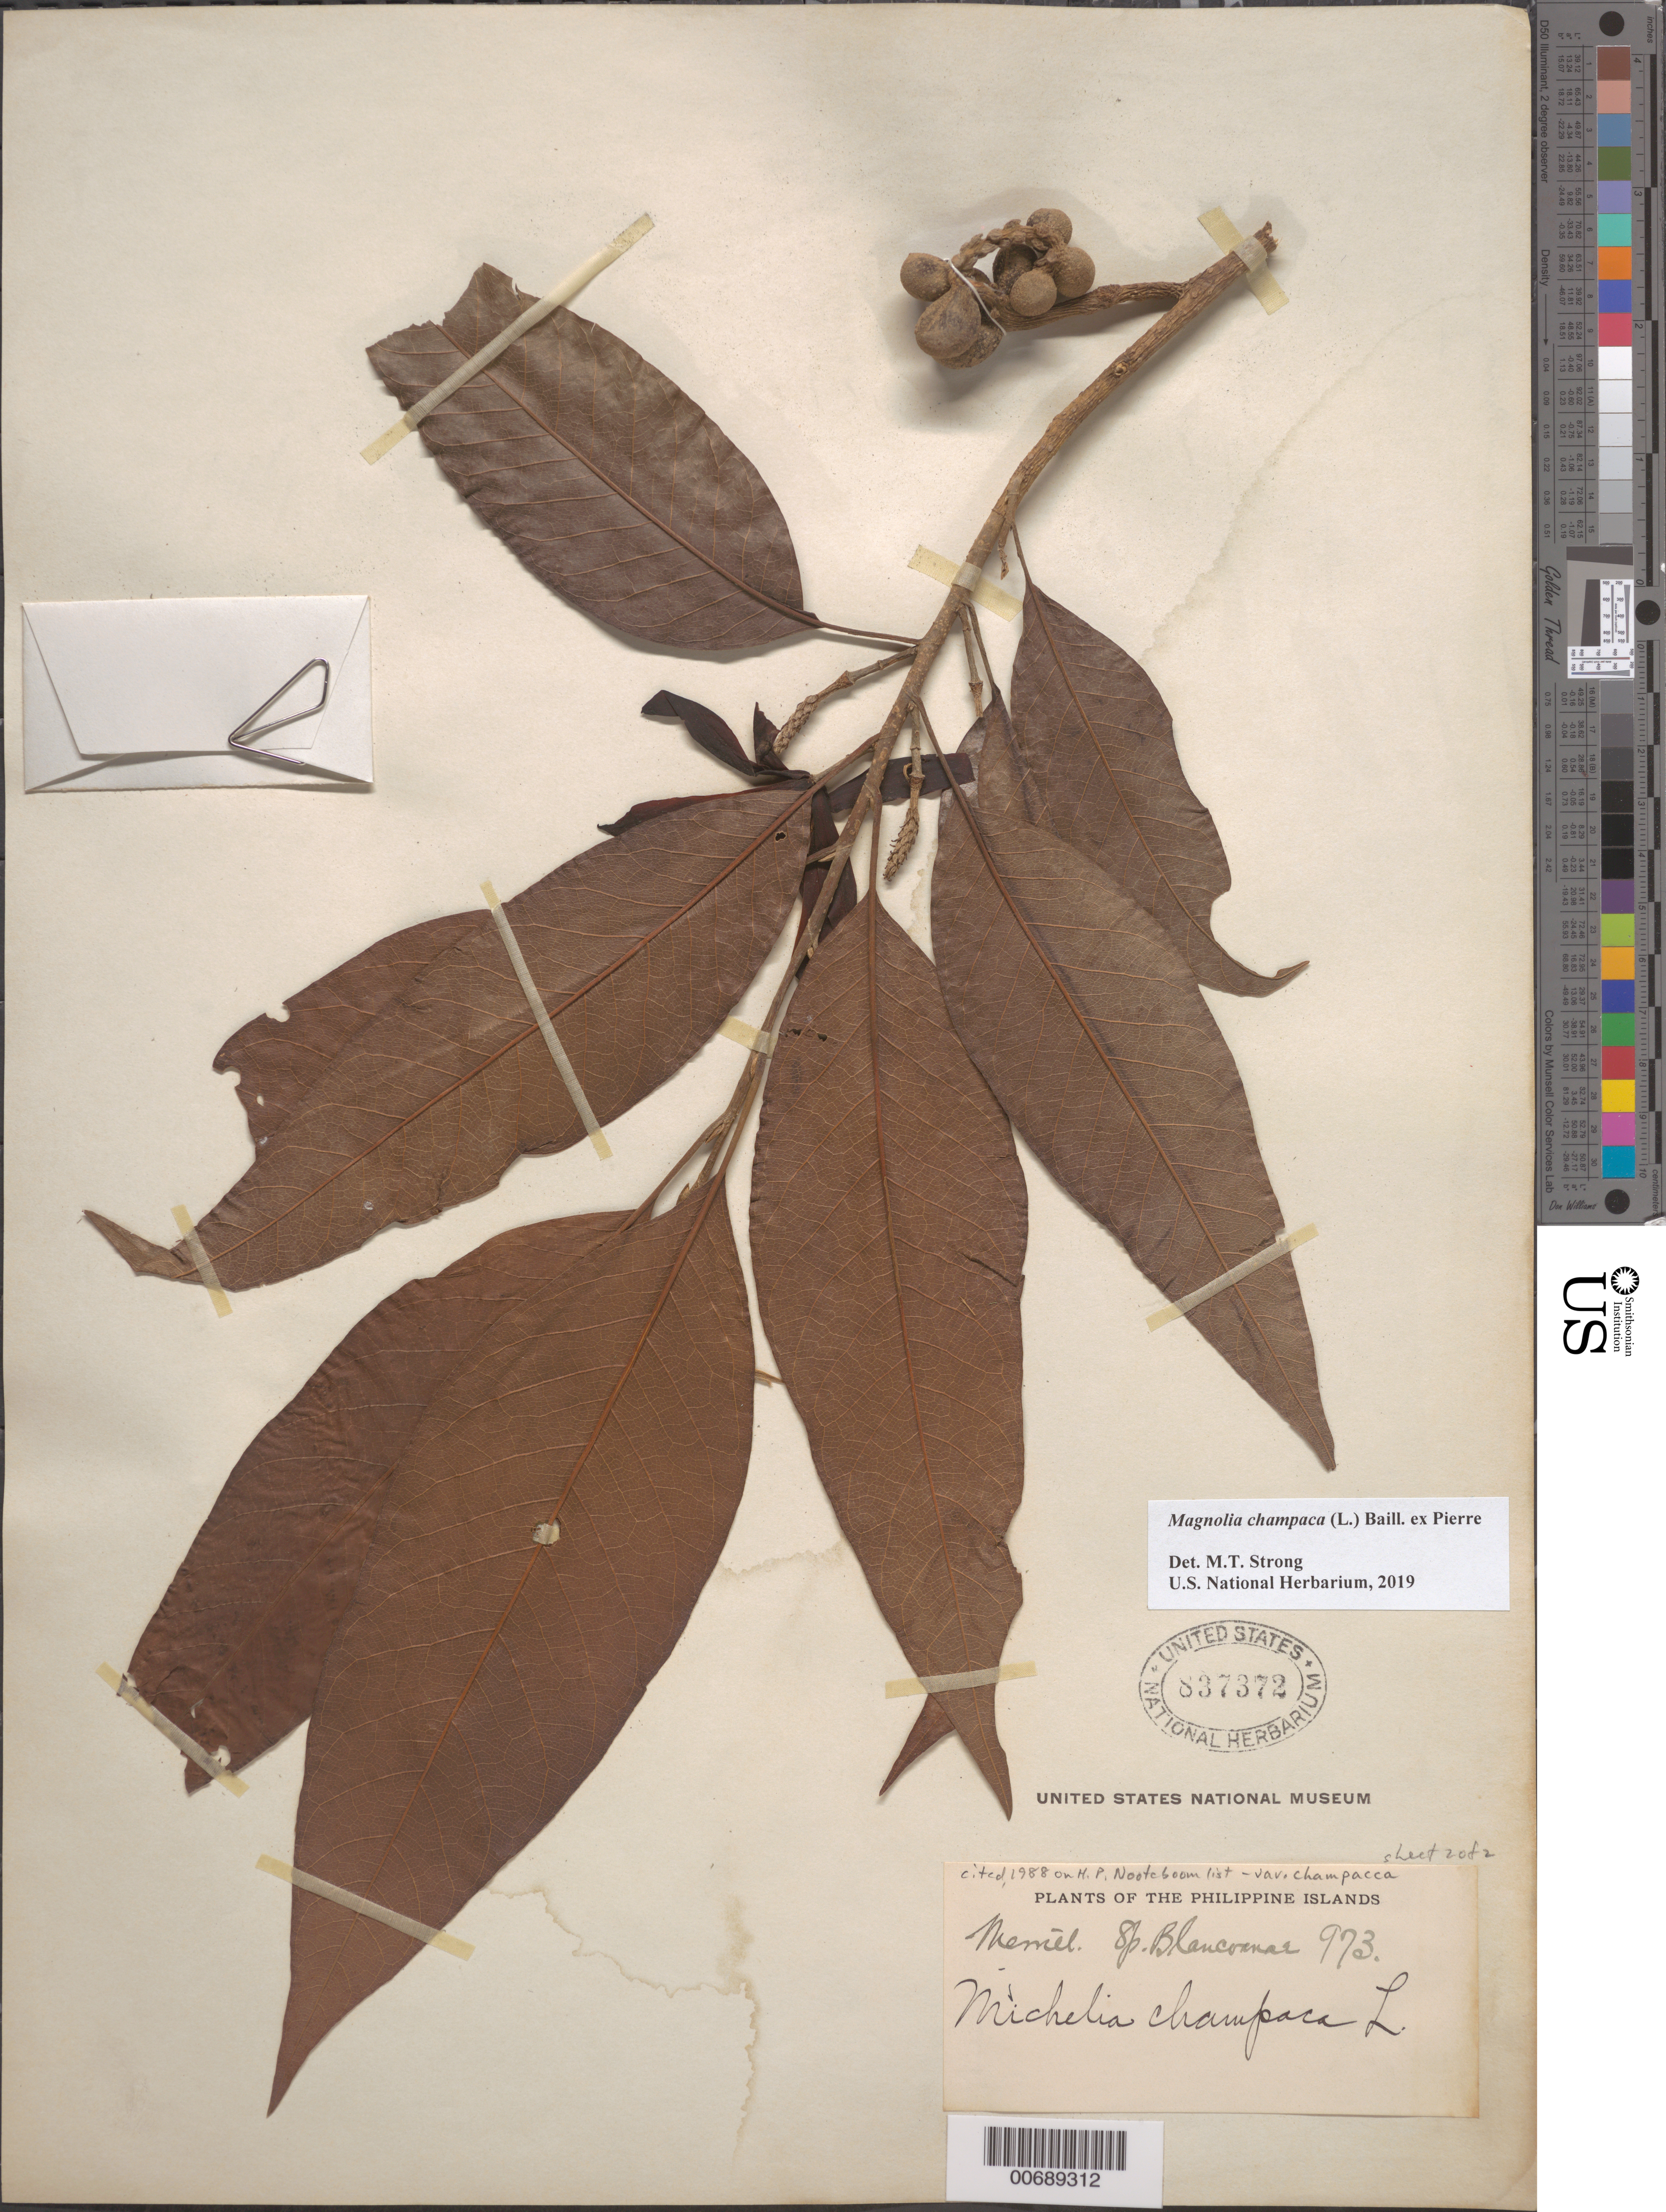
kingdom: Plantae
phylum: Tracheophyta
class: Magnoliopsida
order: Magnoliales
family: Magnoliaceae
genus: Magnolia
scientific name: Magnolia champaca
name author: (L.) Baill. ex Pierre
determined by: Strong, Mark T., (BOT), Smithsonian Institution - National Museum of Natural History (UNITED STATES)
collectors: E. D. Merrill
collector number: Sp. Blancoan. 0973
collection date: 1915-01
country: Philippines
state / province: Calabarzon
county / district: Rizal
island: Luzon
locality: Antipolo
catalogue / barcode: US 837372